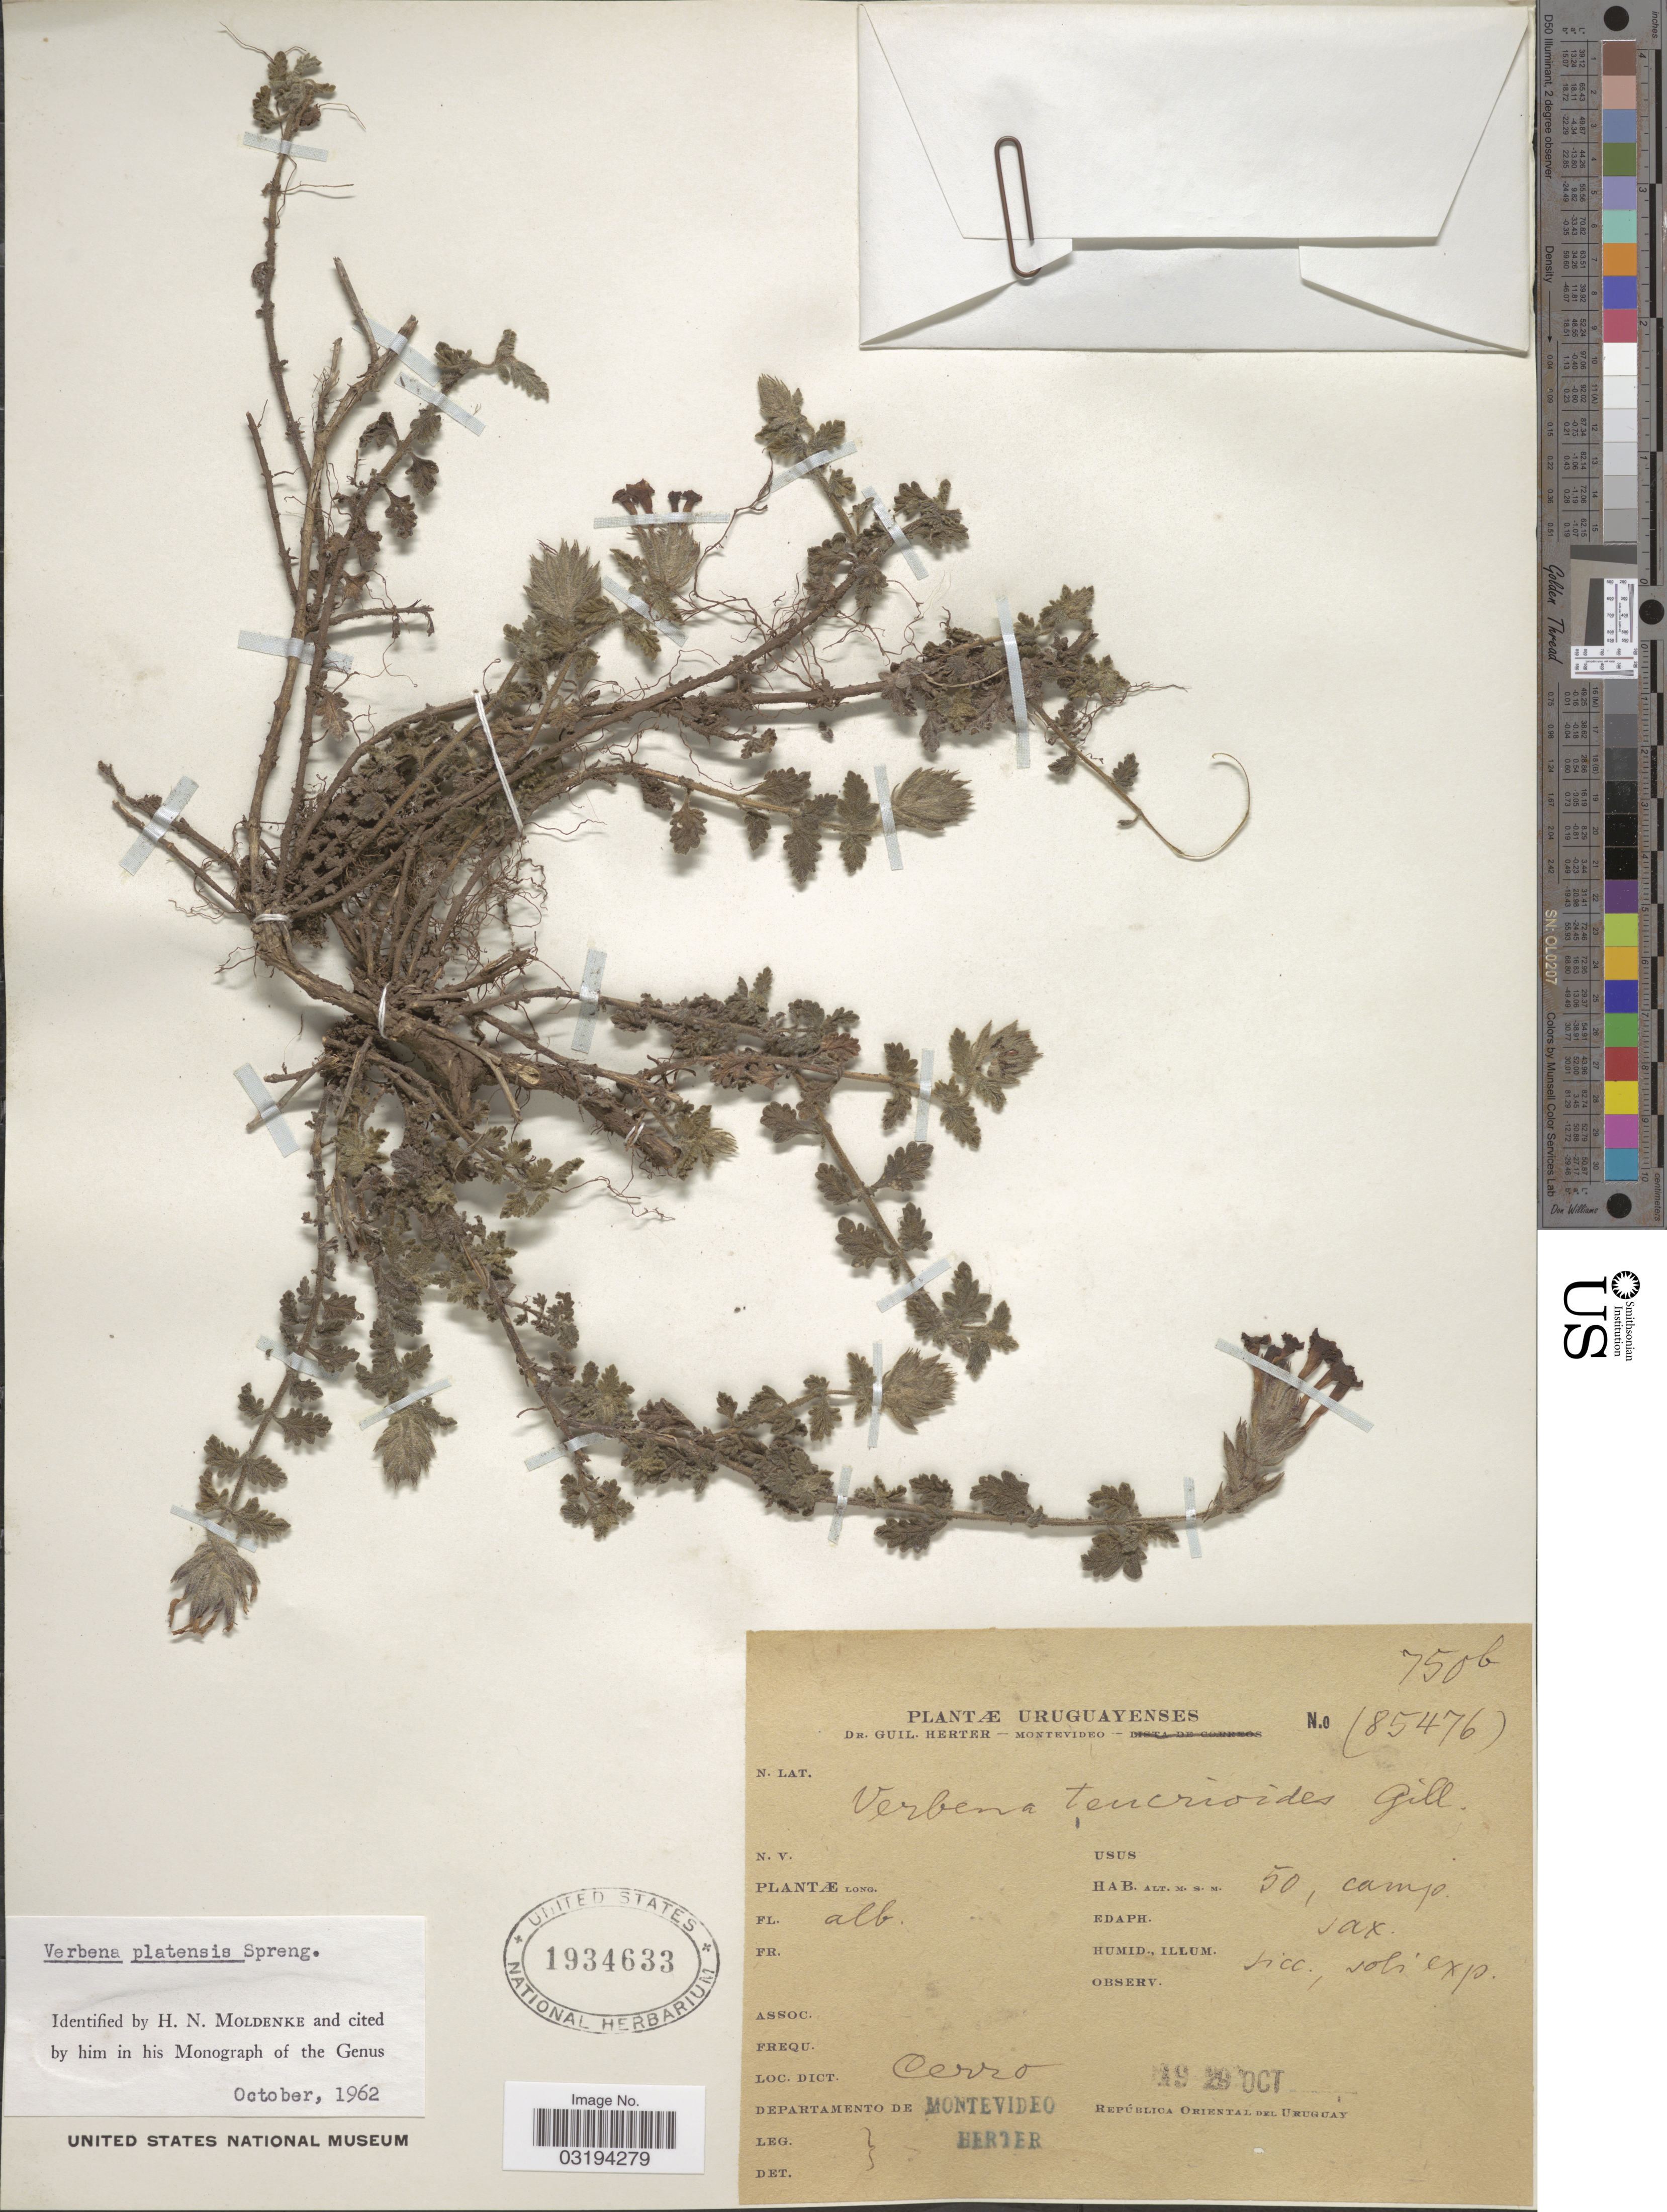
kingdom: Plantae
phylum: Tracheophyta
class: Magnoliopsida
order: Lamiales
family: Verbenaceae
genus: Verbena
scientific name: Verbena platensis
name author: Spreng.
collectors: G. Herter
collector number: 750b/85476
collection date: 1929-10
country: Uruguay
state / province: Montevideo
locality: Cerro, Departamento de Montevideo.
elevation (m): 50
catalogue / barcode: US 1934633